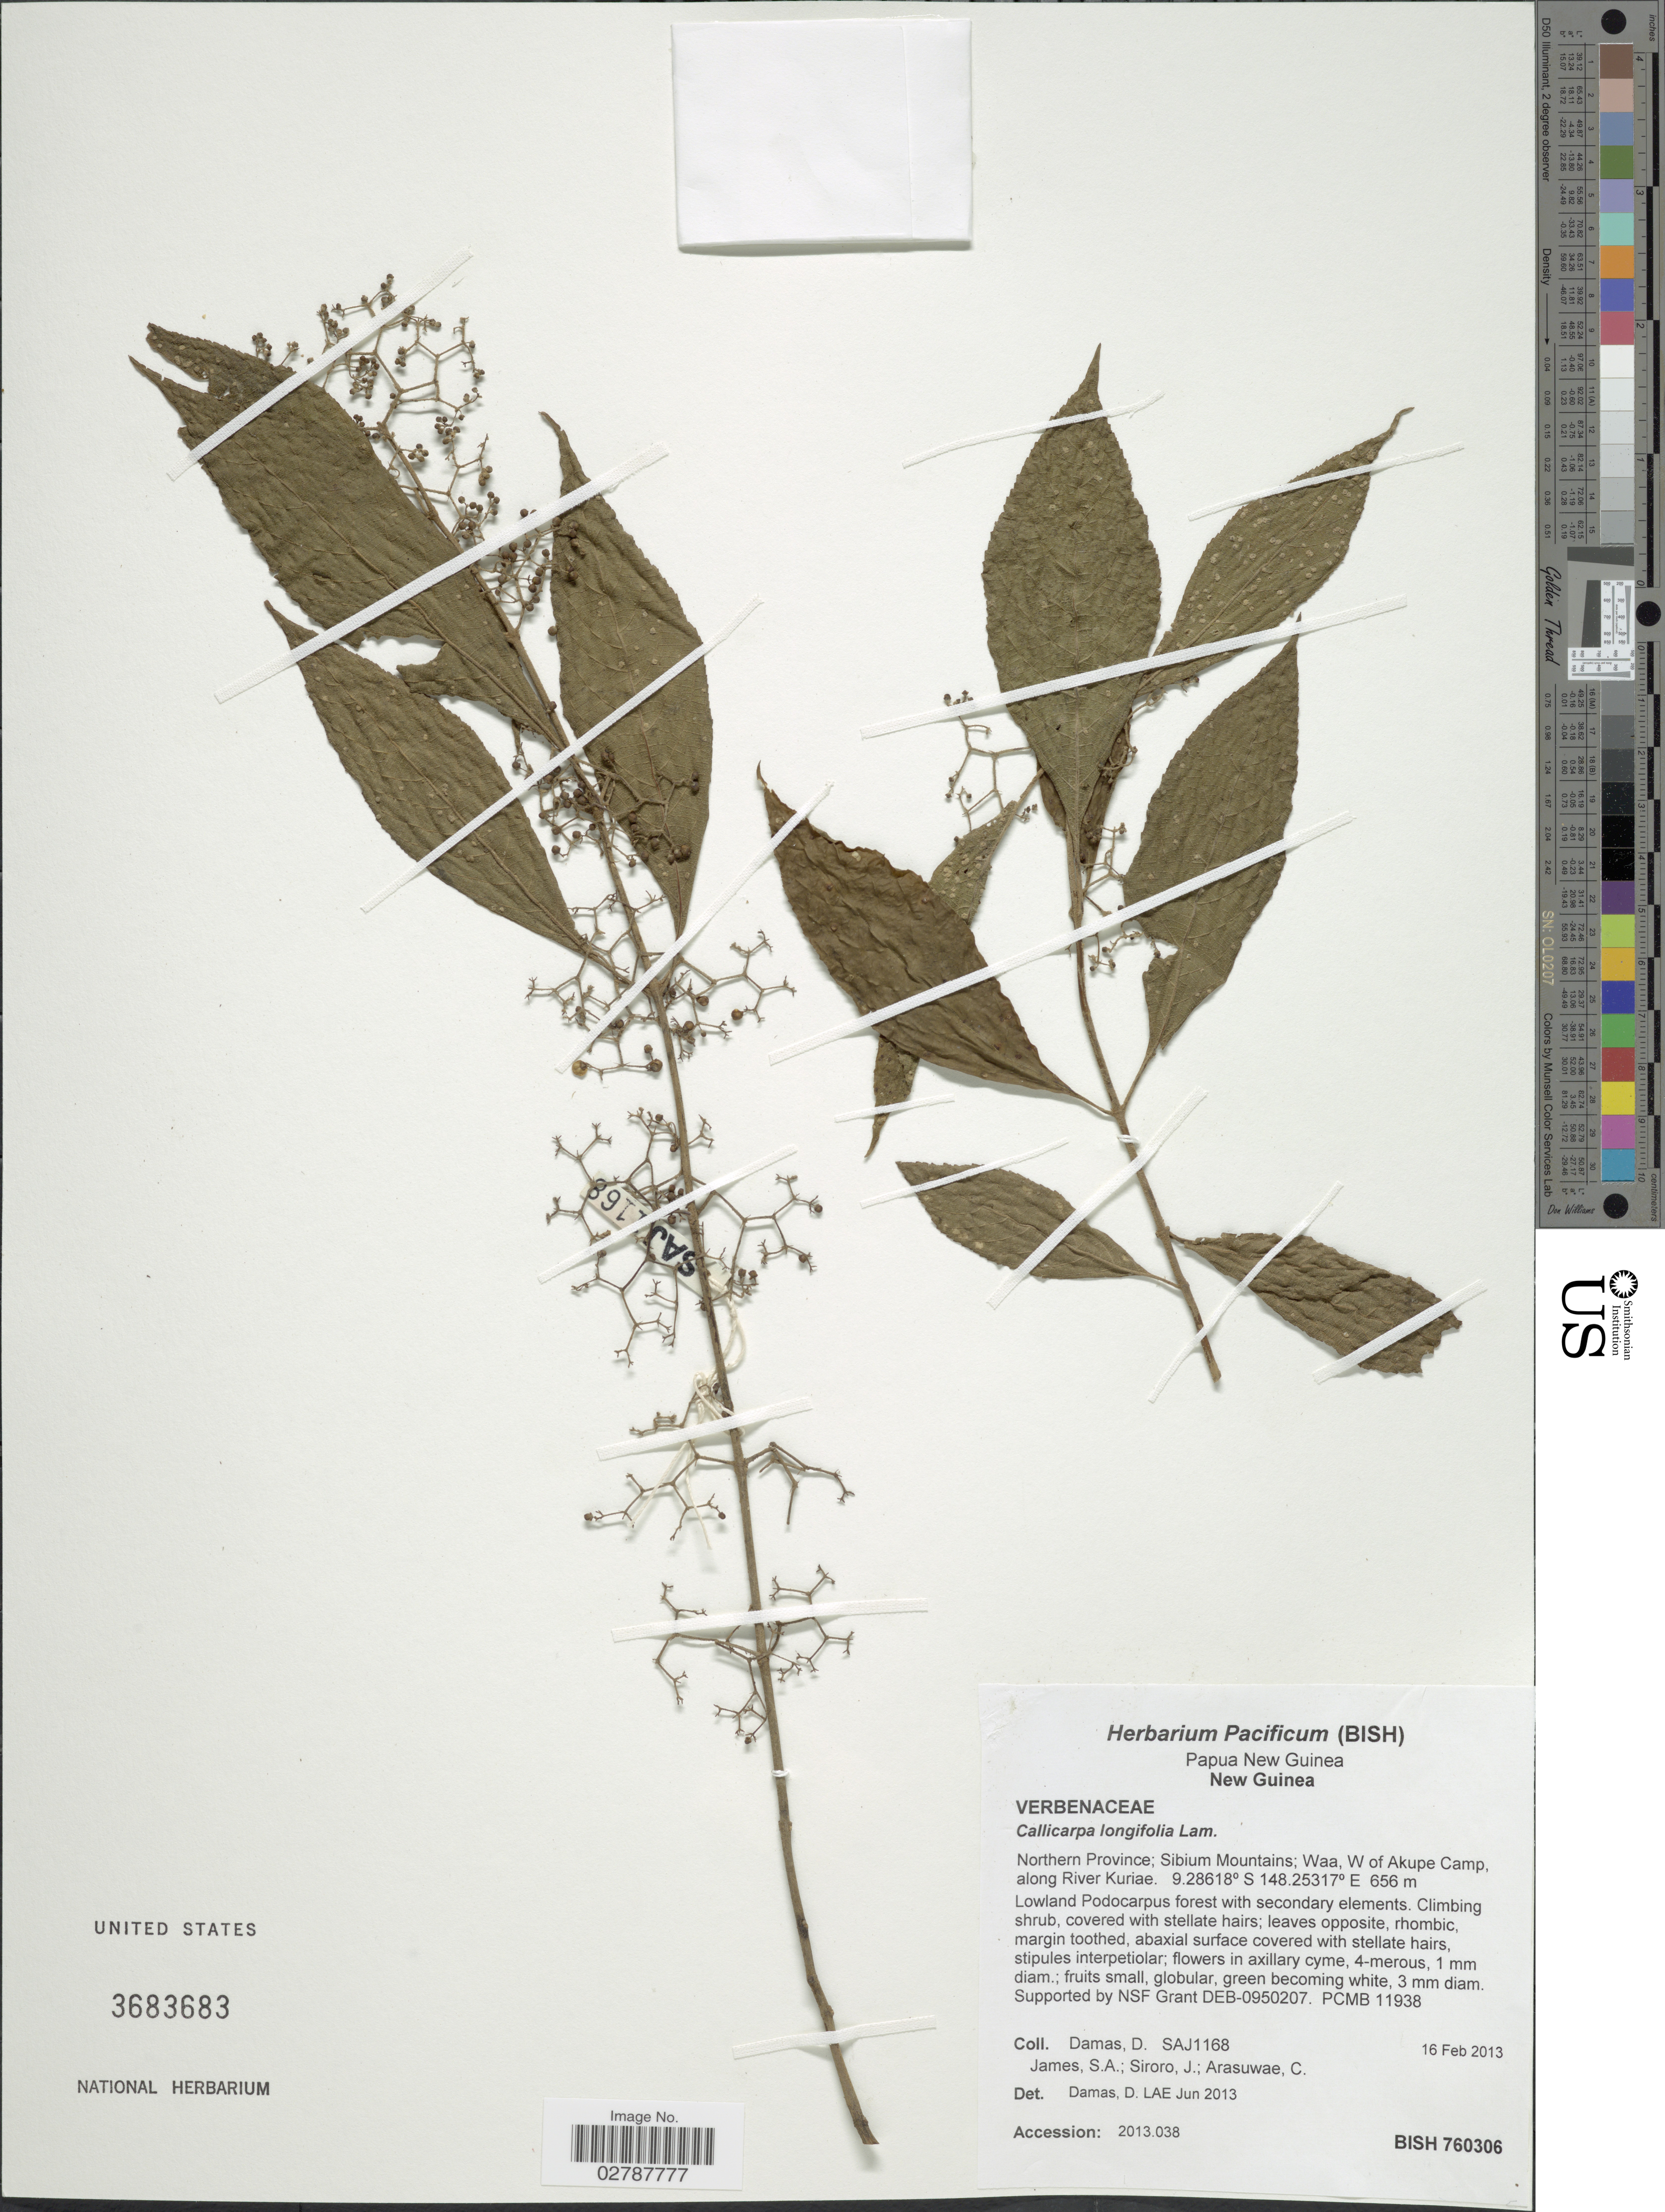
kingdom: Plantae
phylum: Tracheophyta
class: Magnoliopsida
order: Lamiales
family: Lamiaceae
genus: Callicarpa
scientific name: Callicarpa longifolia f. longifolia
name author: Lam.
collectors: D. Damas, S. James, J. Siroro & C. Arasuwae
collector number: SAJ1168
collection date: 2013-02-16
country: Papua New Guinea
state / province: Northern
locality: New Guinea. Sibium Mountains; Waa, W of Akupe Camp, along River Kuriae.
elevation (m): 656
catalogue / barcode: US 3683683